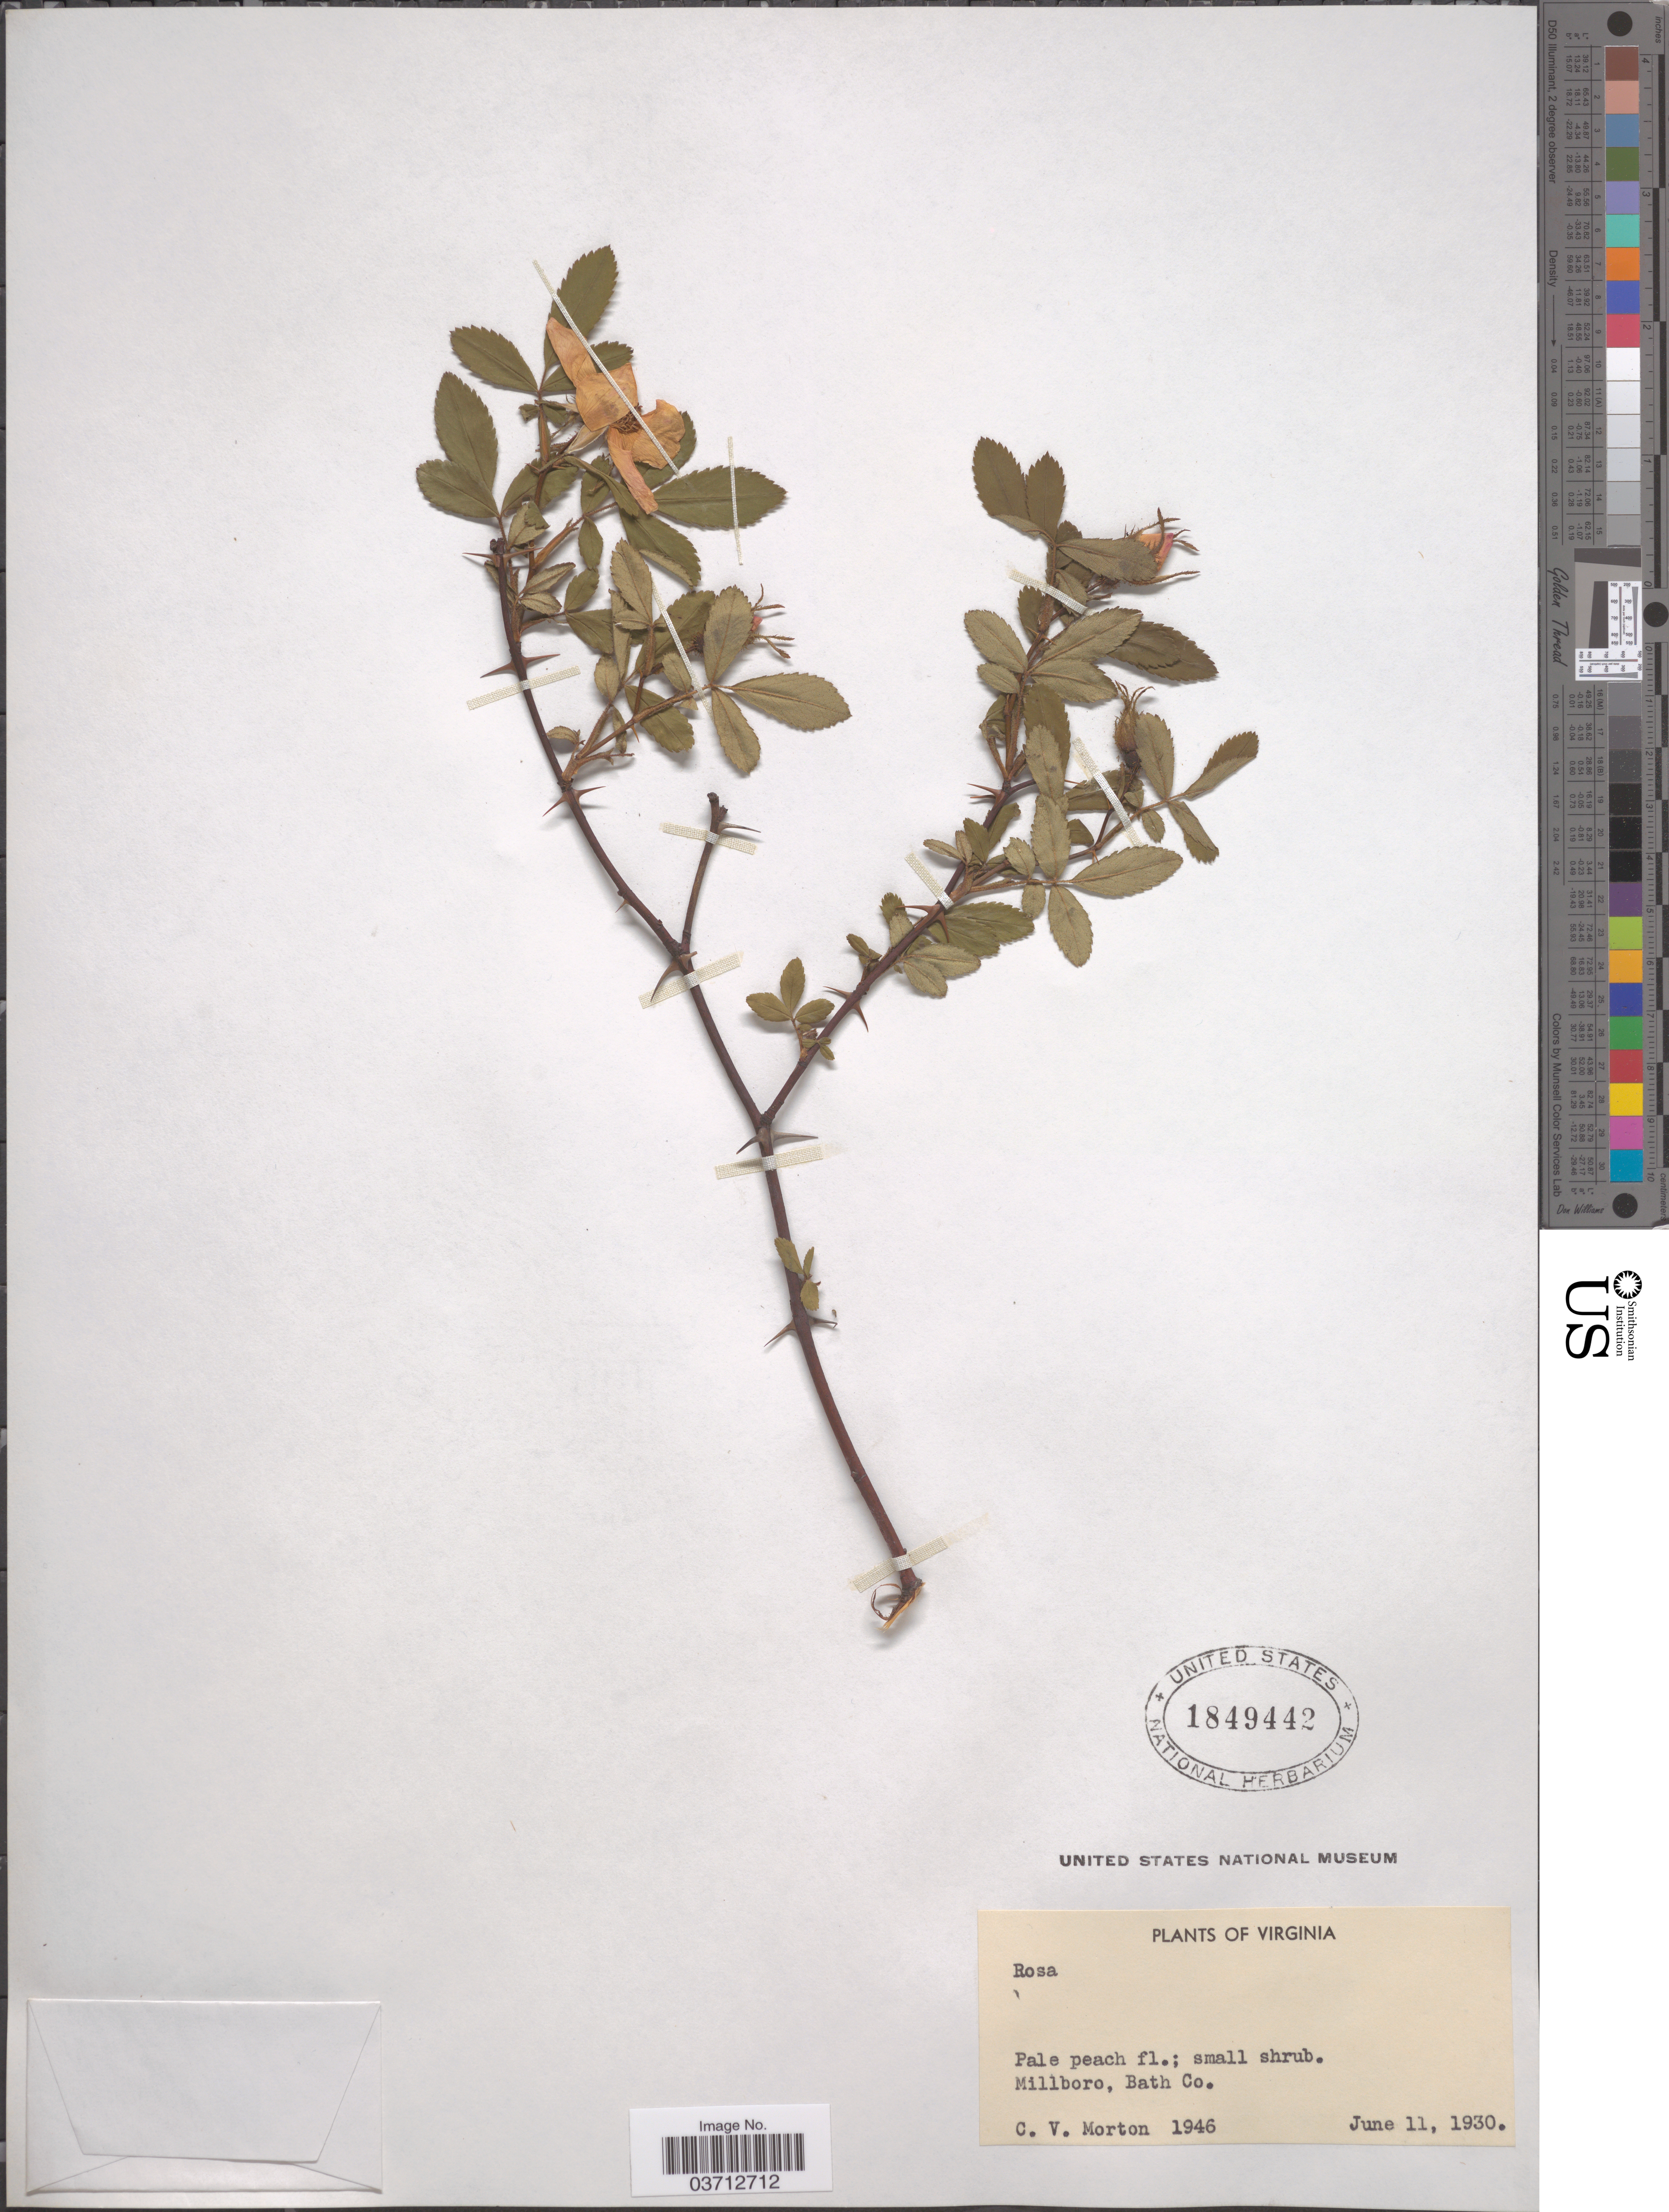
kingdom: Plantae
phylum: Tracheophyta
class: Magnoliopsida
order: Rosales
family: Rosaceae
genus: Rosa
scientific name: Rosa sp.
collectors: C. V. Morton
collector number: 1946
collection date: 1930-06-11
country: United States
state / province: Virginia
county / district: Bath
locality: Millboro, Bath Co.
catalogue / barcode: US 1849442